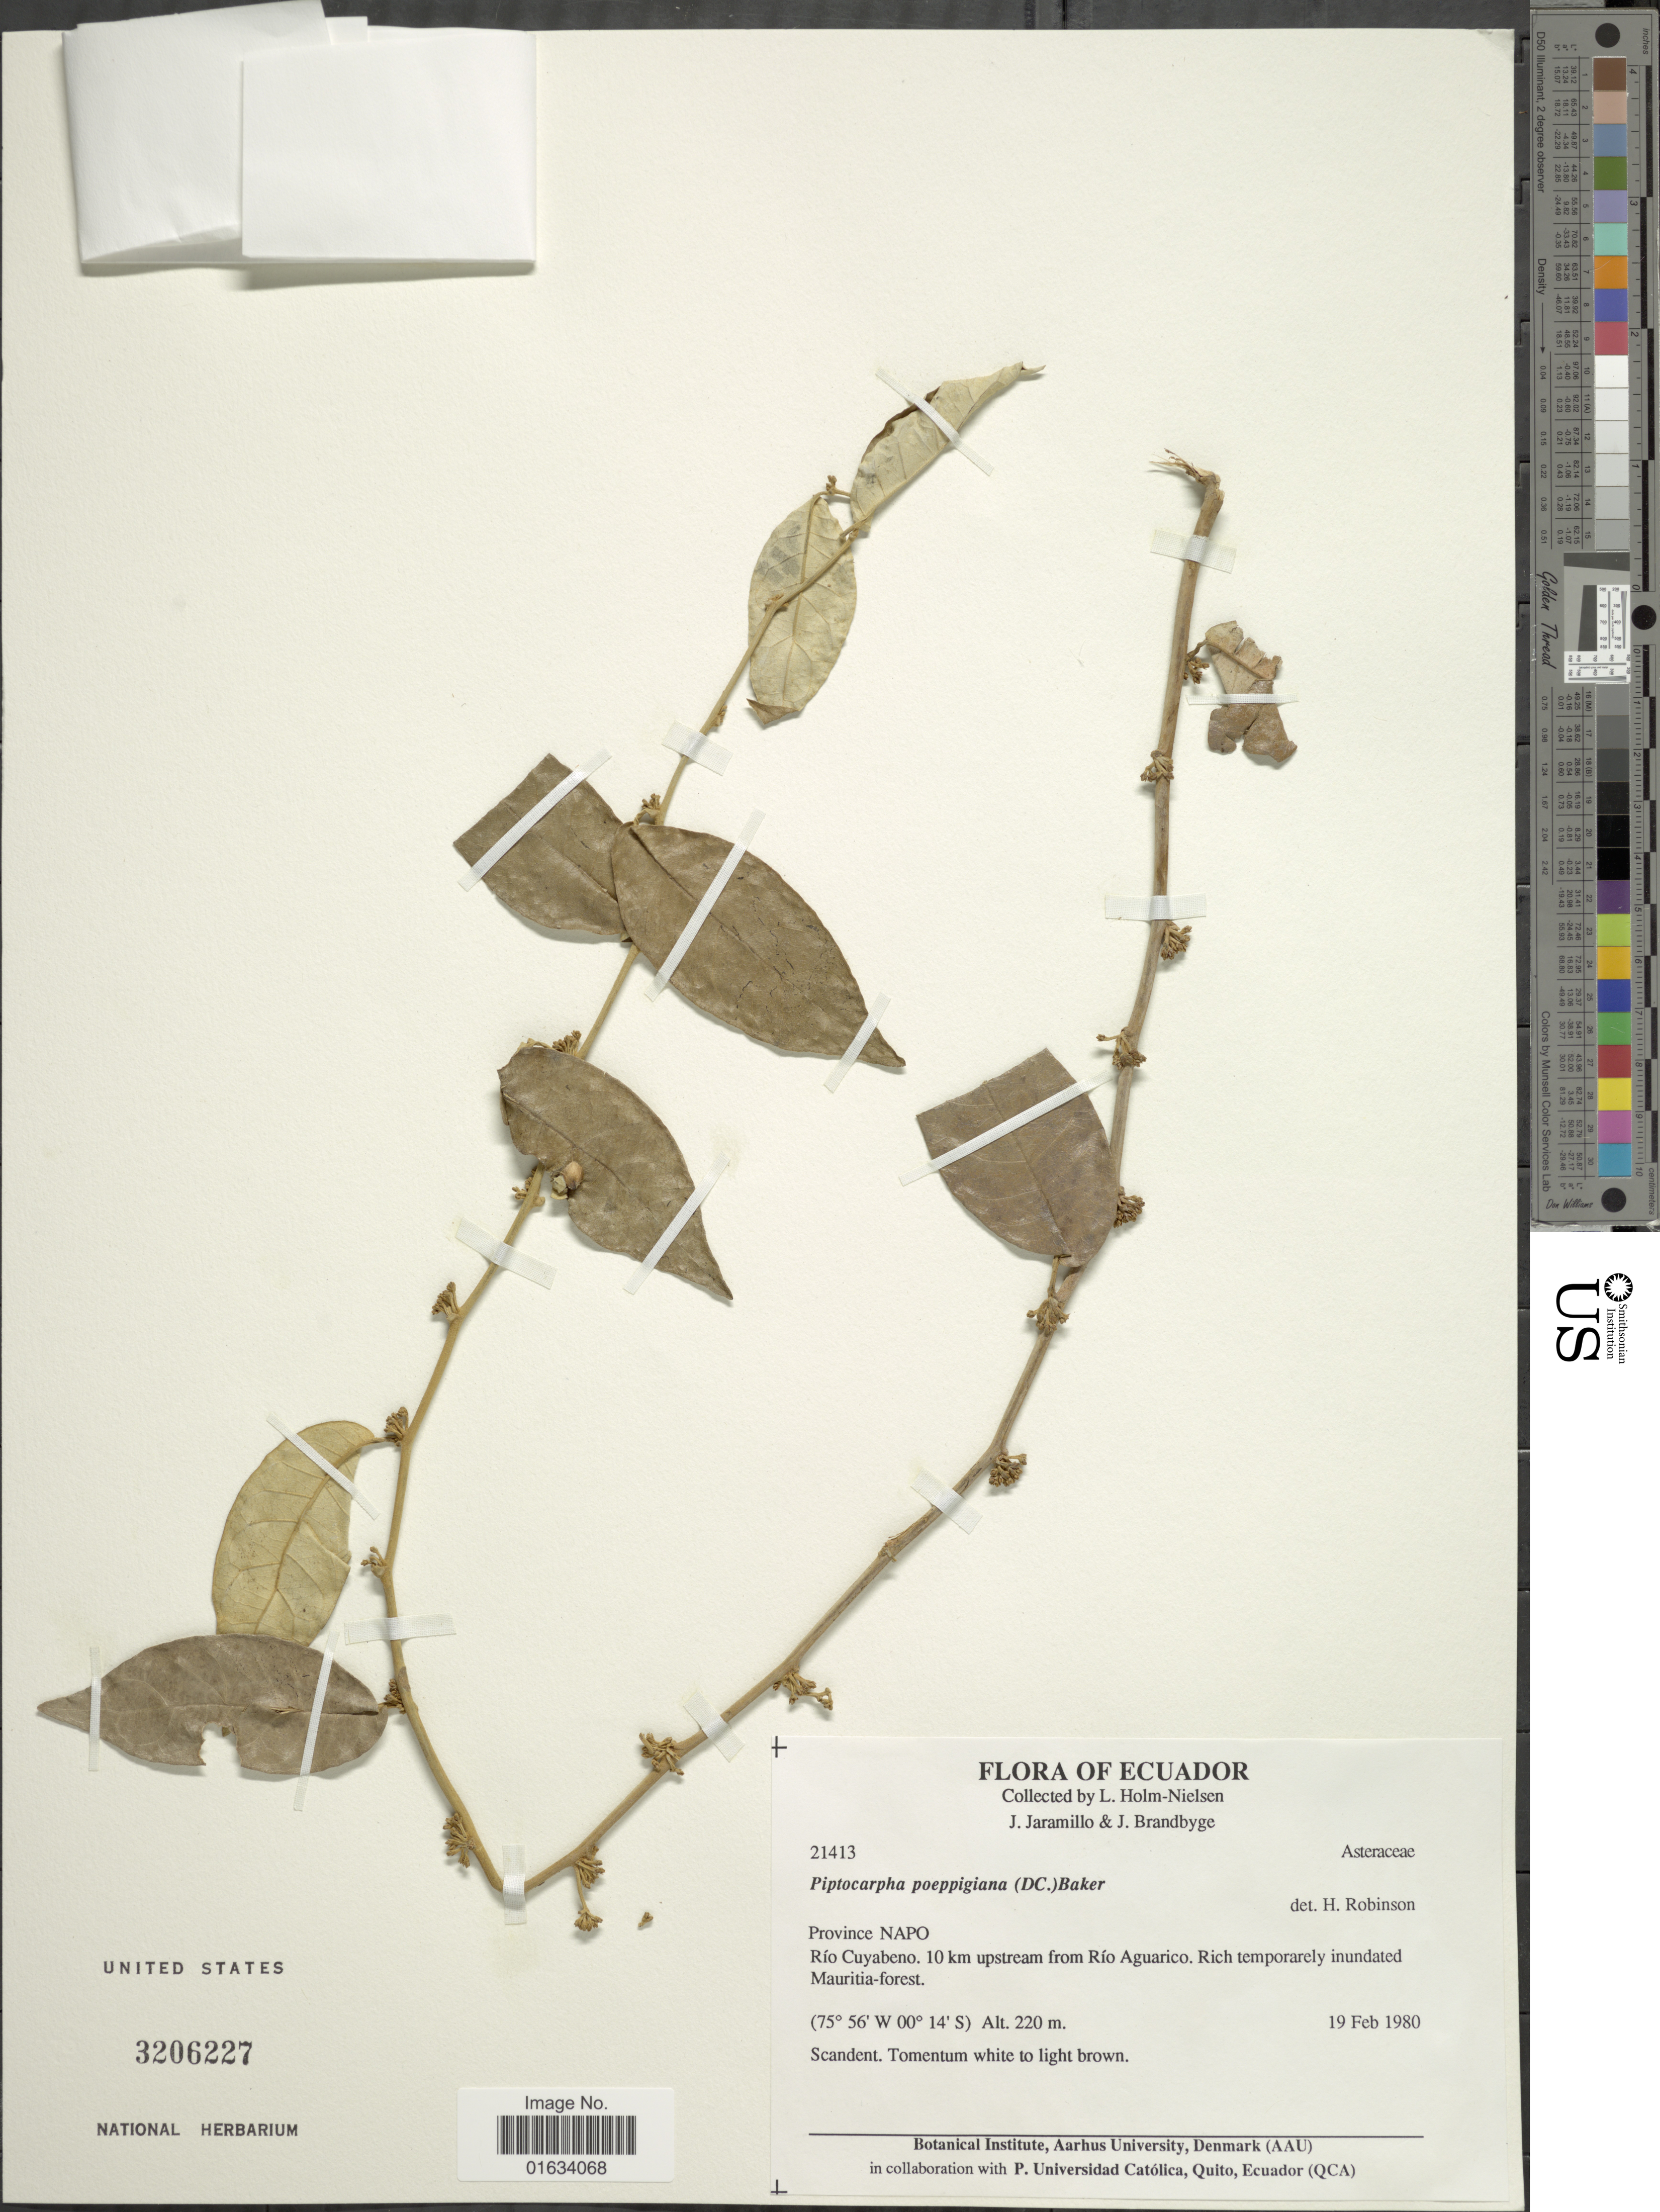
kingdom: Plantae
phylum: Tracheophyta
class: Magnoliopsida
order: Asterales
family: Asteraceae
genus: Piptocarpha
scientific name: Piptocarpha poeppigiana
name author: (DC.) Baker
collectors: L. B. Holm-Nielsen, J. Jaramillo & J. Brandbyge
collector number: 21413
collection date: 1980-02-19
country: Ecuador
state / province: Napo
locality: Ecuador. Province Napo. Rio Cuyabeno. 10 km upstream from Rio Aguarico.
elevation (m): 220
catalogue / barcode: US 3206227